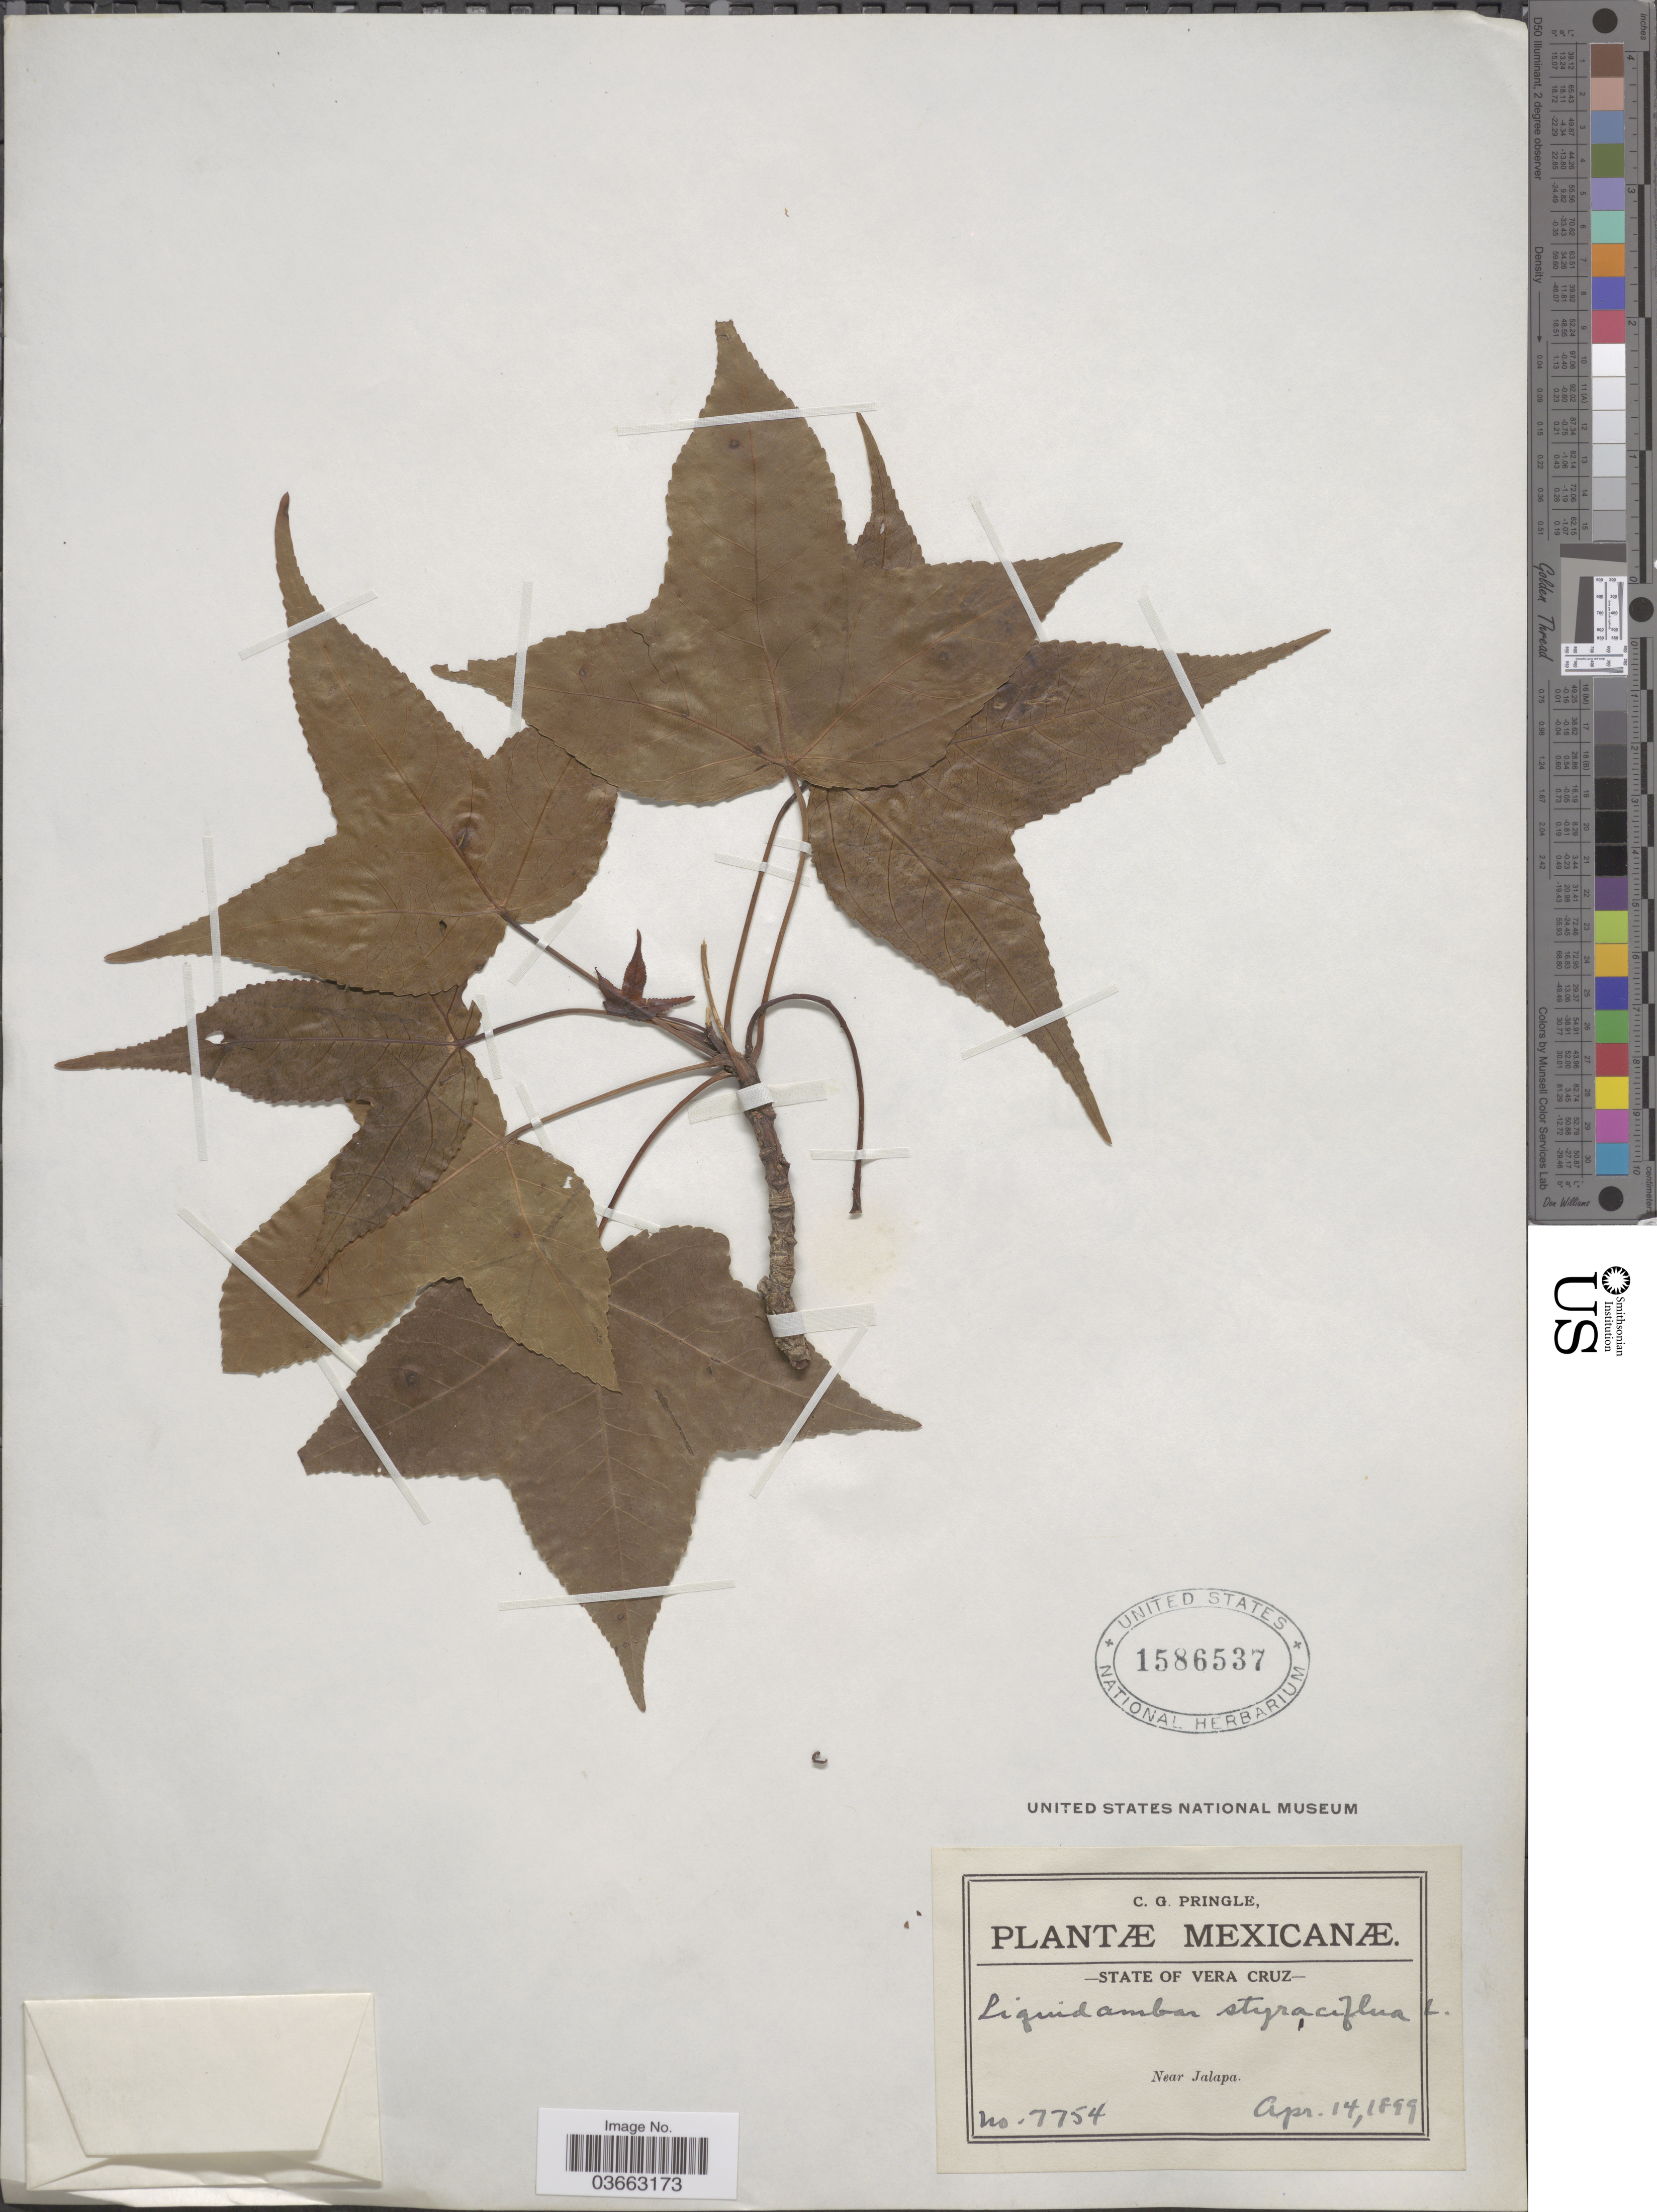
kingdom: Plantae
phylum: Tracheophyta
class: Magnoliopsida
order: Saxifragales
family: Altingiaceae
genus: Liquidambar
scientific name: Liquidambar styraciflua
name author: L.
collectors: C. G. Pringle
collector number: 7754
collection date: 1899-04-14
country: Mexico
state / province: Veracruz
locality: State of Vera Cruz. Near Jalapa.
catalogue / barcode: US 1586537